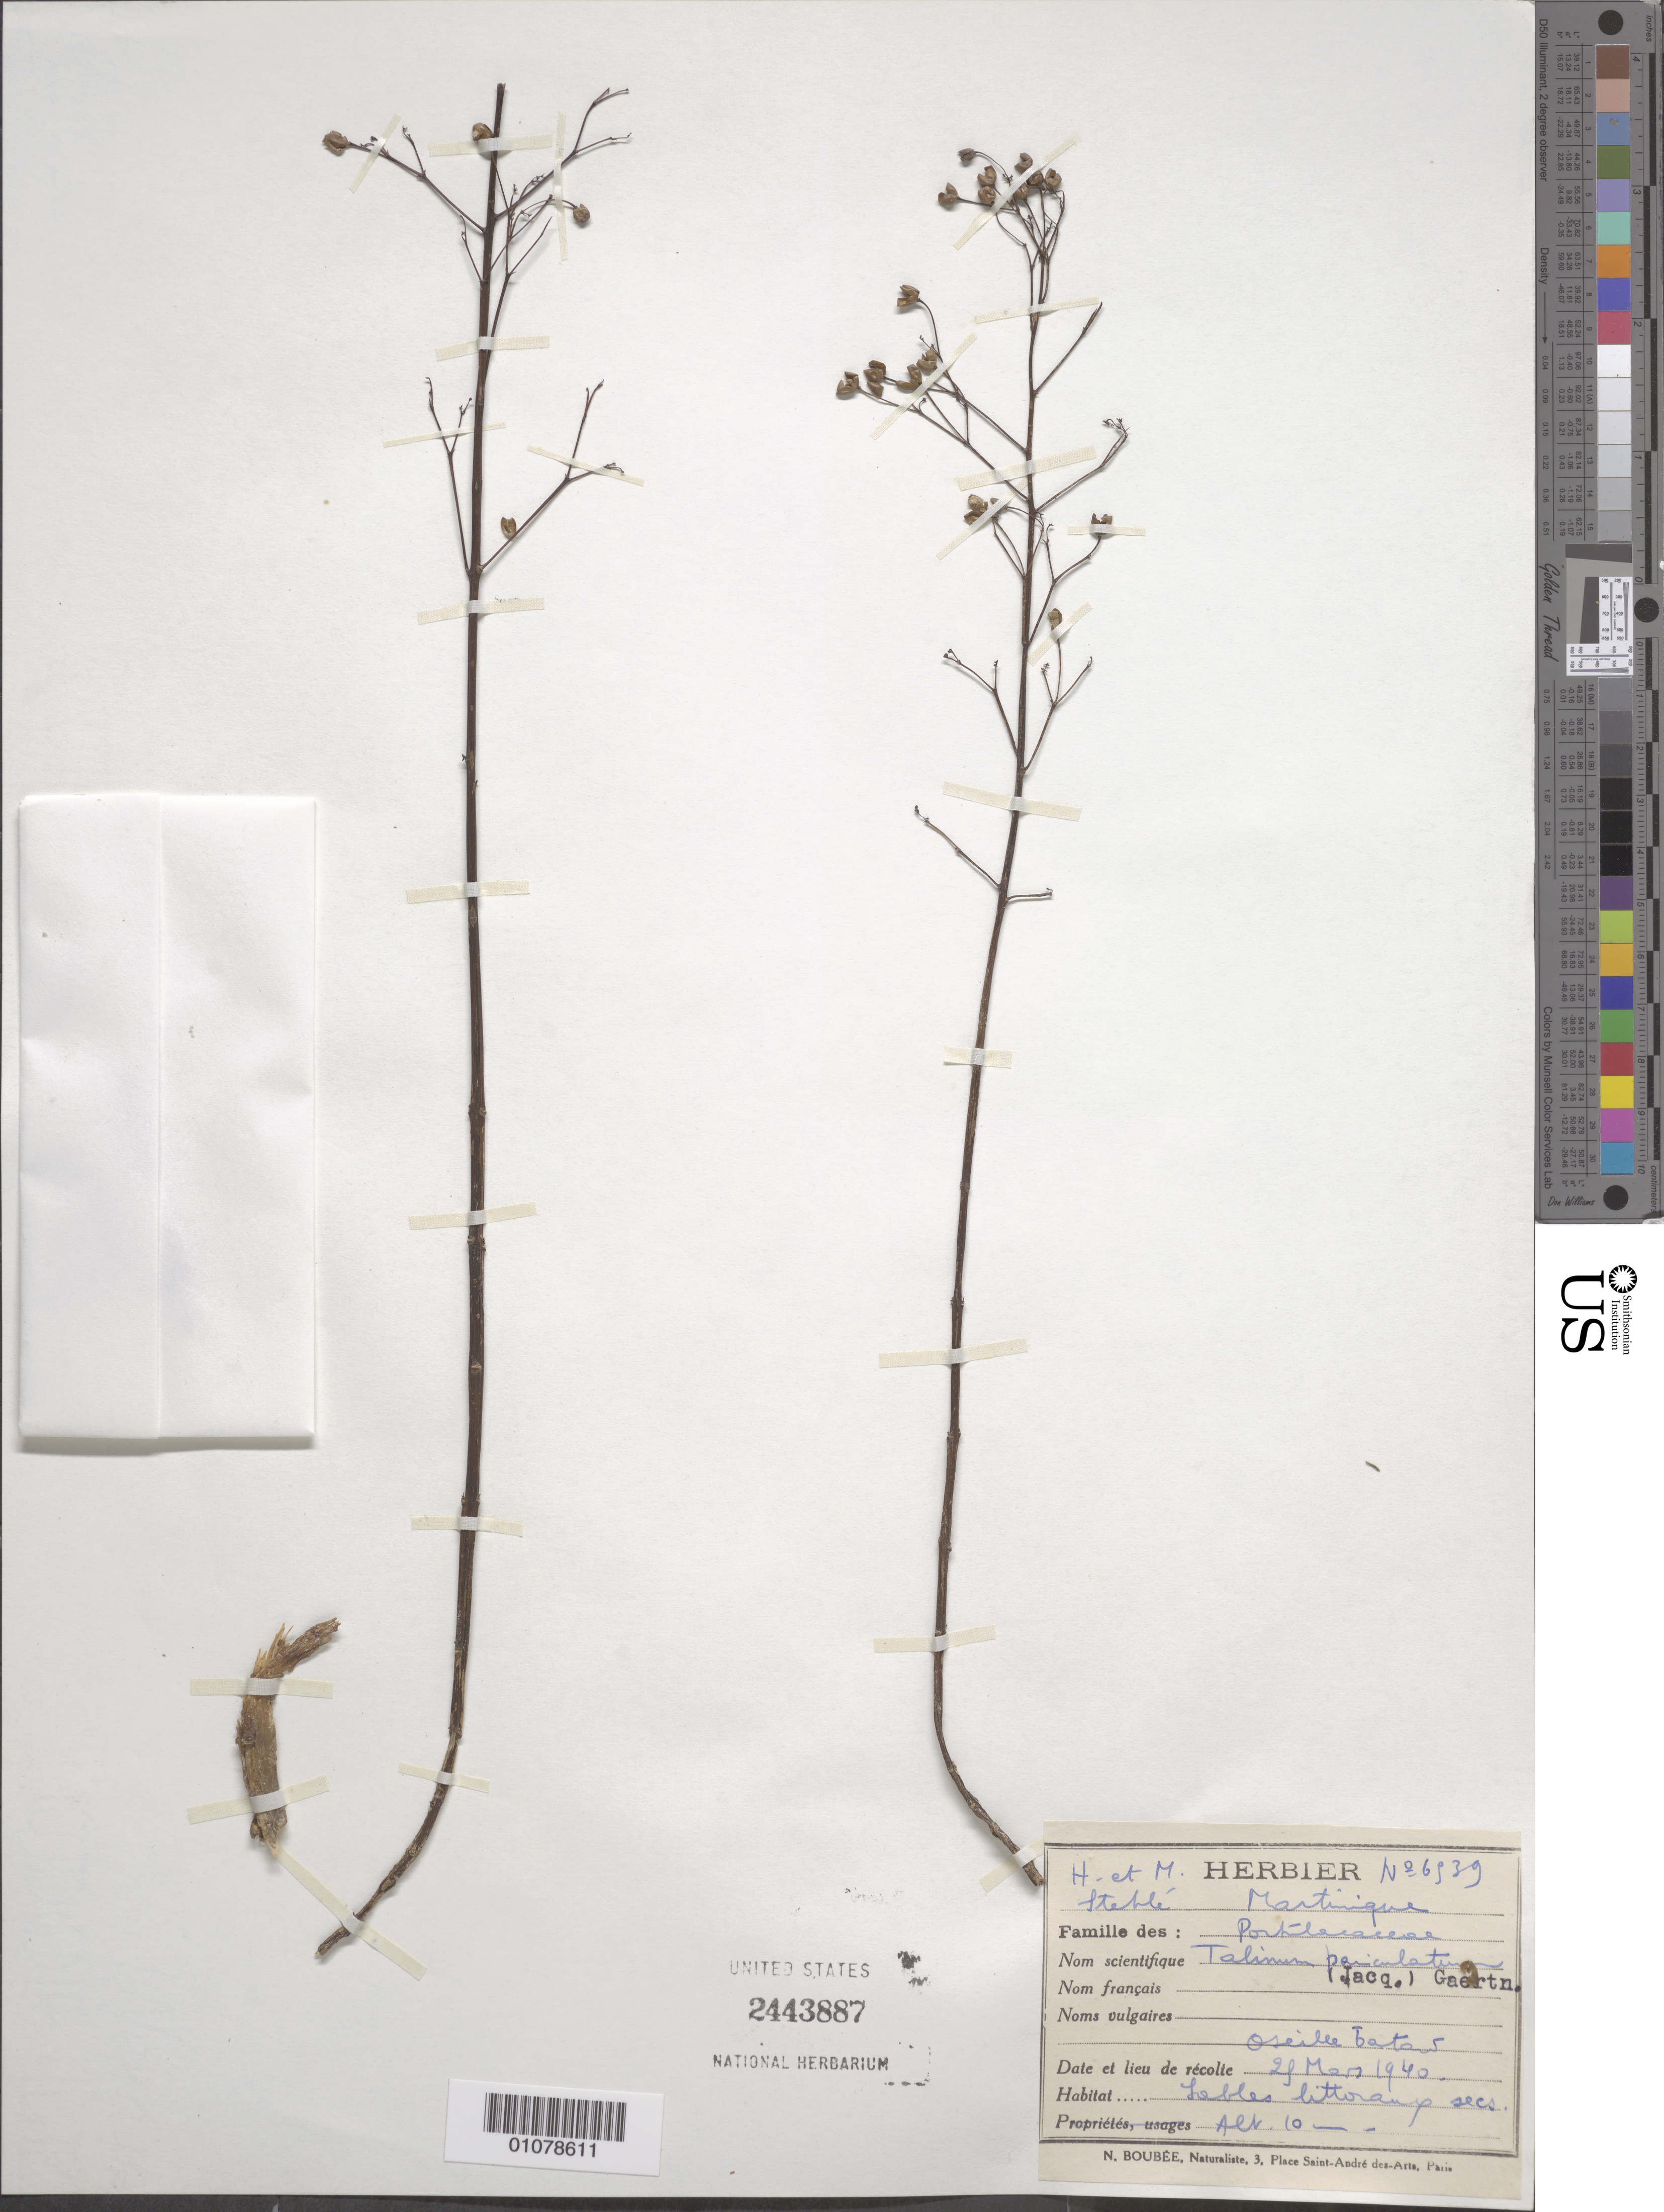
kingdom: Plantae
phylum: Tracheophyta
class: Magnoliopsida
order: Caryophyllales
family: Talinaceae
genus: Talinum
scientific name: Talinum paniculatum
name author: (Jacq.) Gaertn.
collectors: H. Stehlé & M. Stehlé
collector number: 6539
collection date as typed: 25 Mar 1940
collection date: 1940-03-25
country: Martinique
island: Martinique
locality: Oseille batas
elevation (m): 10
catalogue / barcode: US 2443887